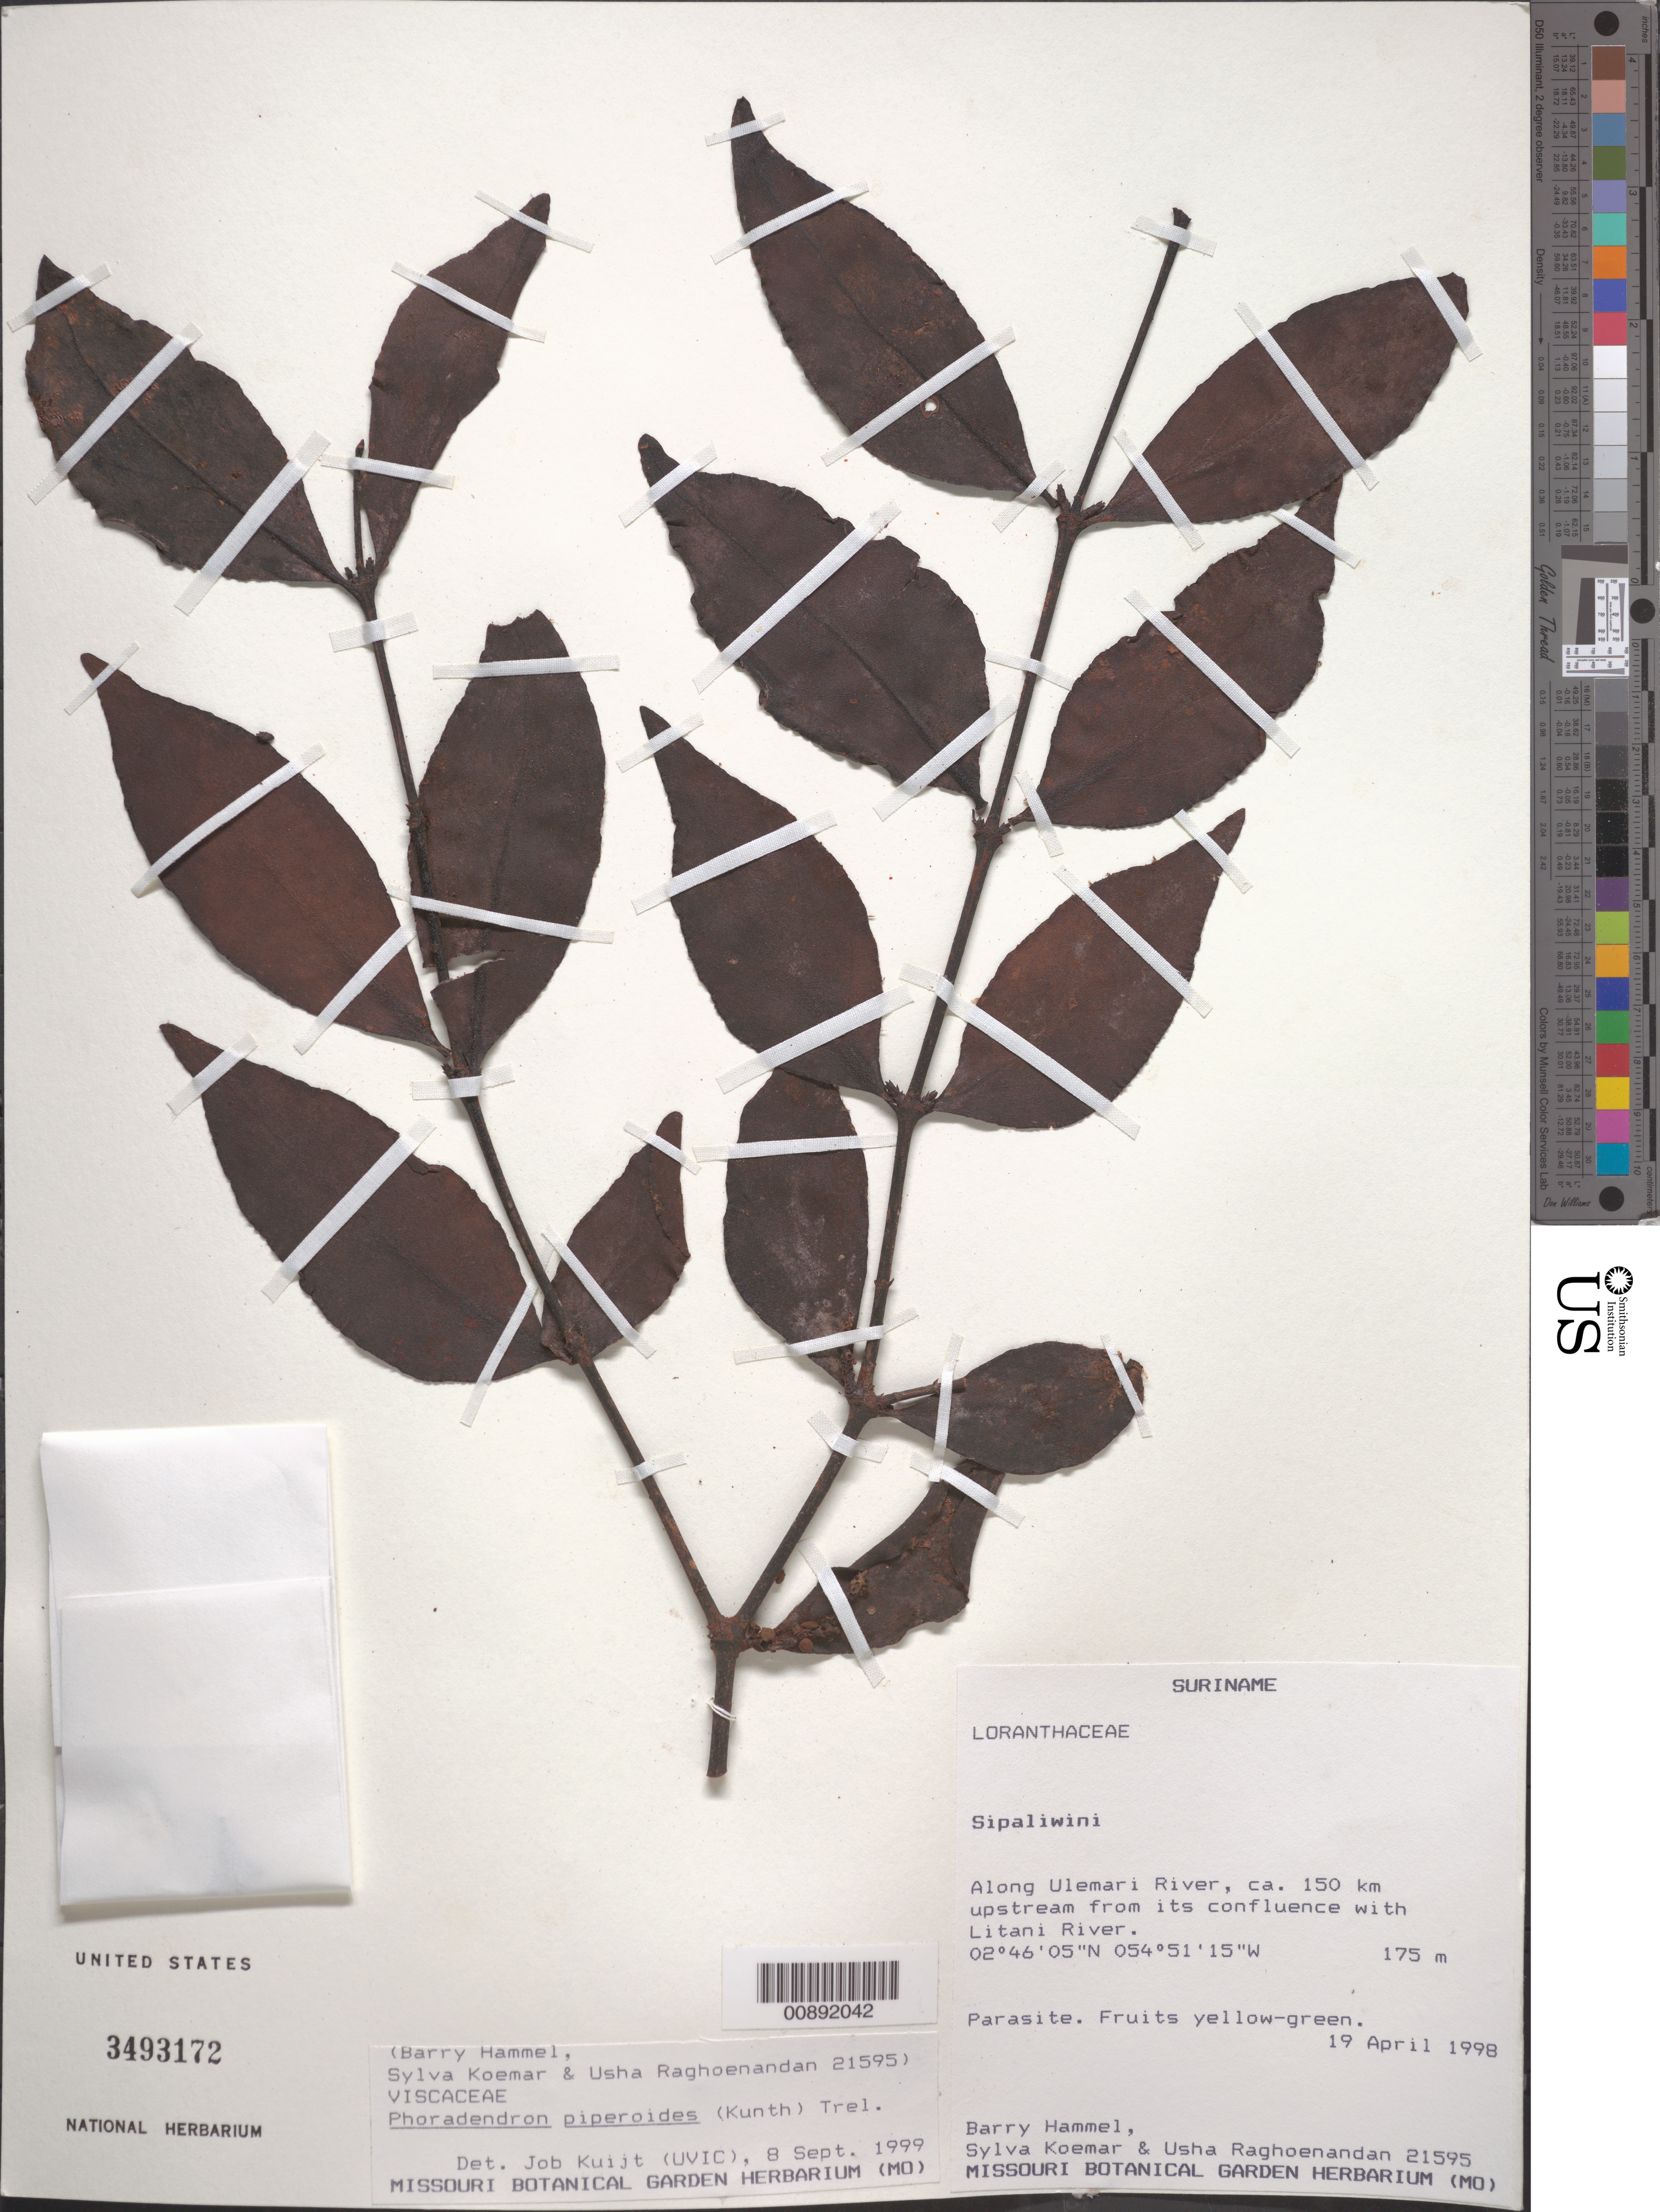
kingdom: Plantae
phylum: Tracheophyta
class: Magnoliopsida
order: Santalales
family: Viscaceae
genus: Phoradendron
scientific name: Phoradendron piperoides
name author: (Kunth) Trel.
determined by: Kuijt, Job, (CANADA)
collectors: B. Hammel, S. Koemar & U. Raghoenandan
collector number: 21595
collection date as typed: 19-Apr-98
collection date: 1998-04-19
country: Suriname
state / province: Sipaliwini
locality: Ulemari R., ca. 150 km upstream from confl. with Litani R.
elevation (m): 175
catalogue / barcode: US 3493172